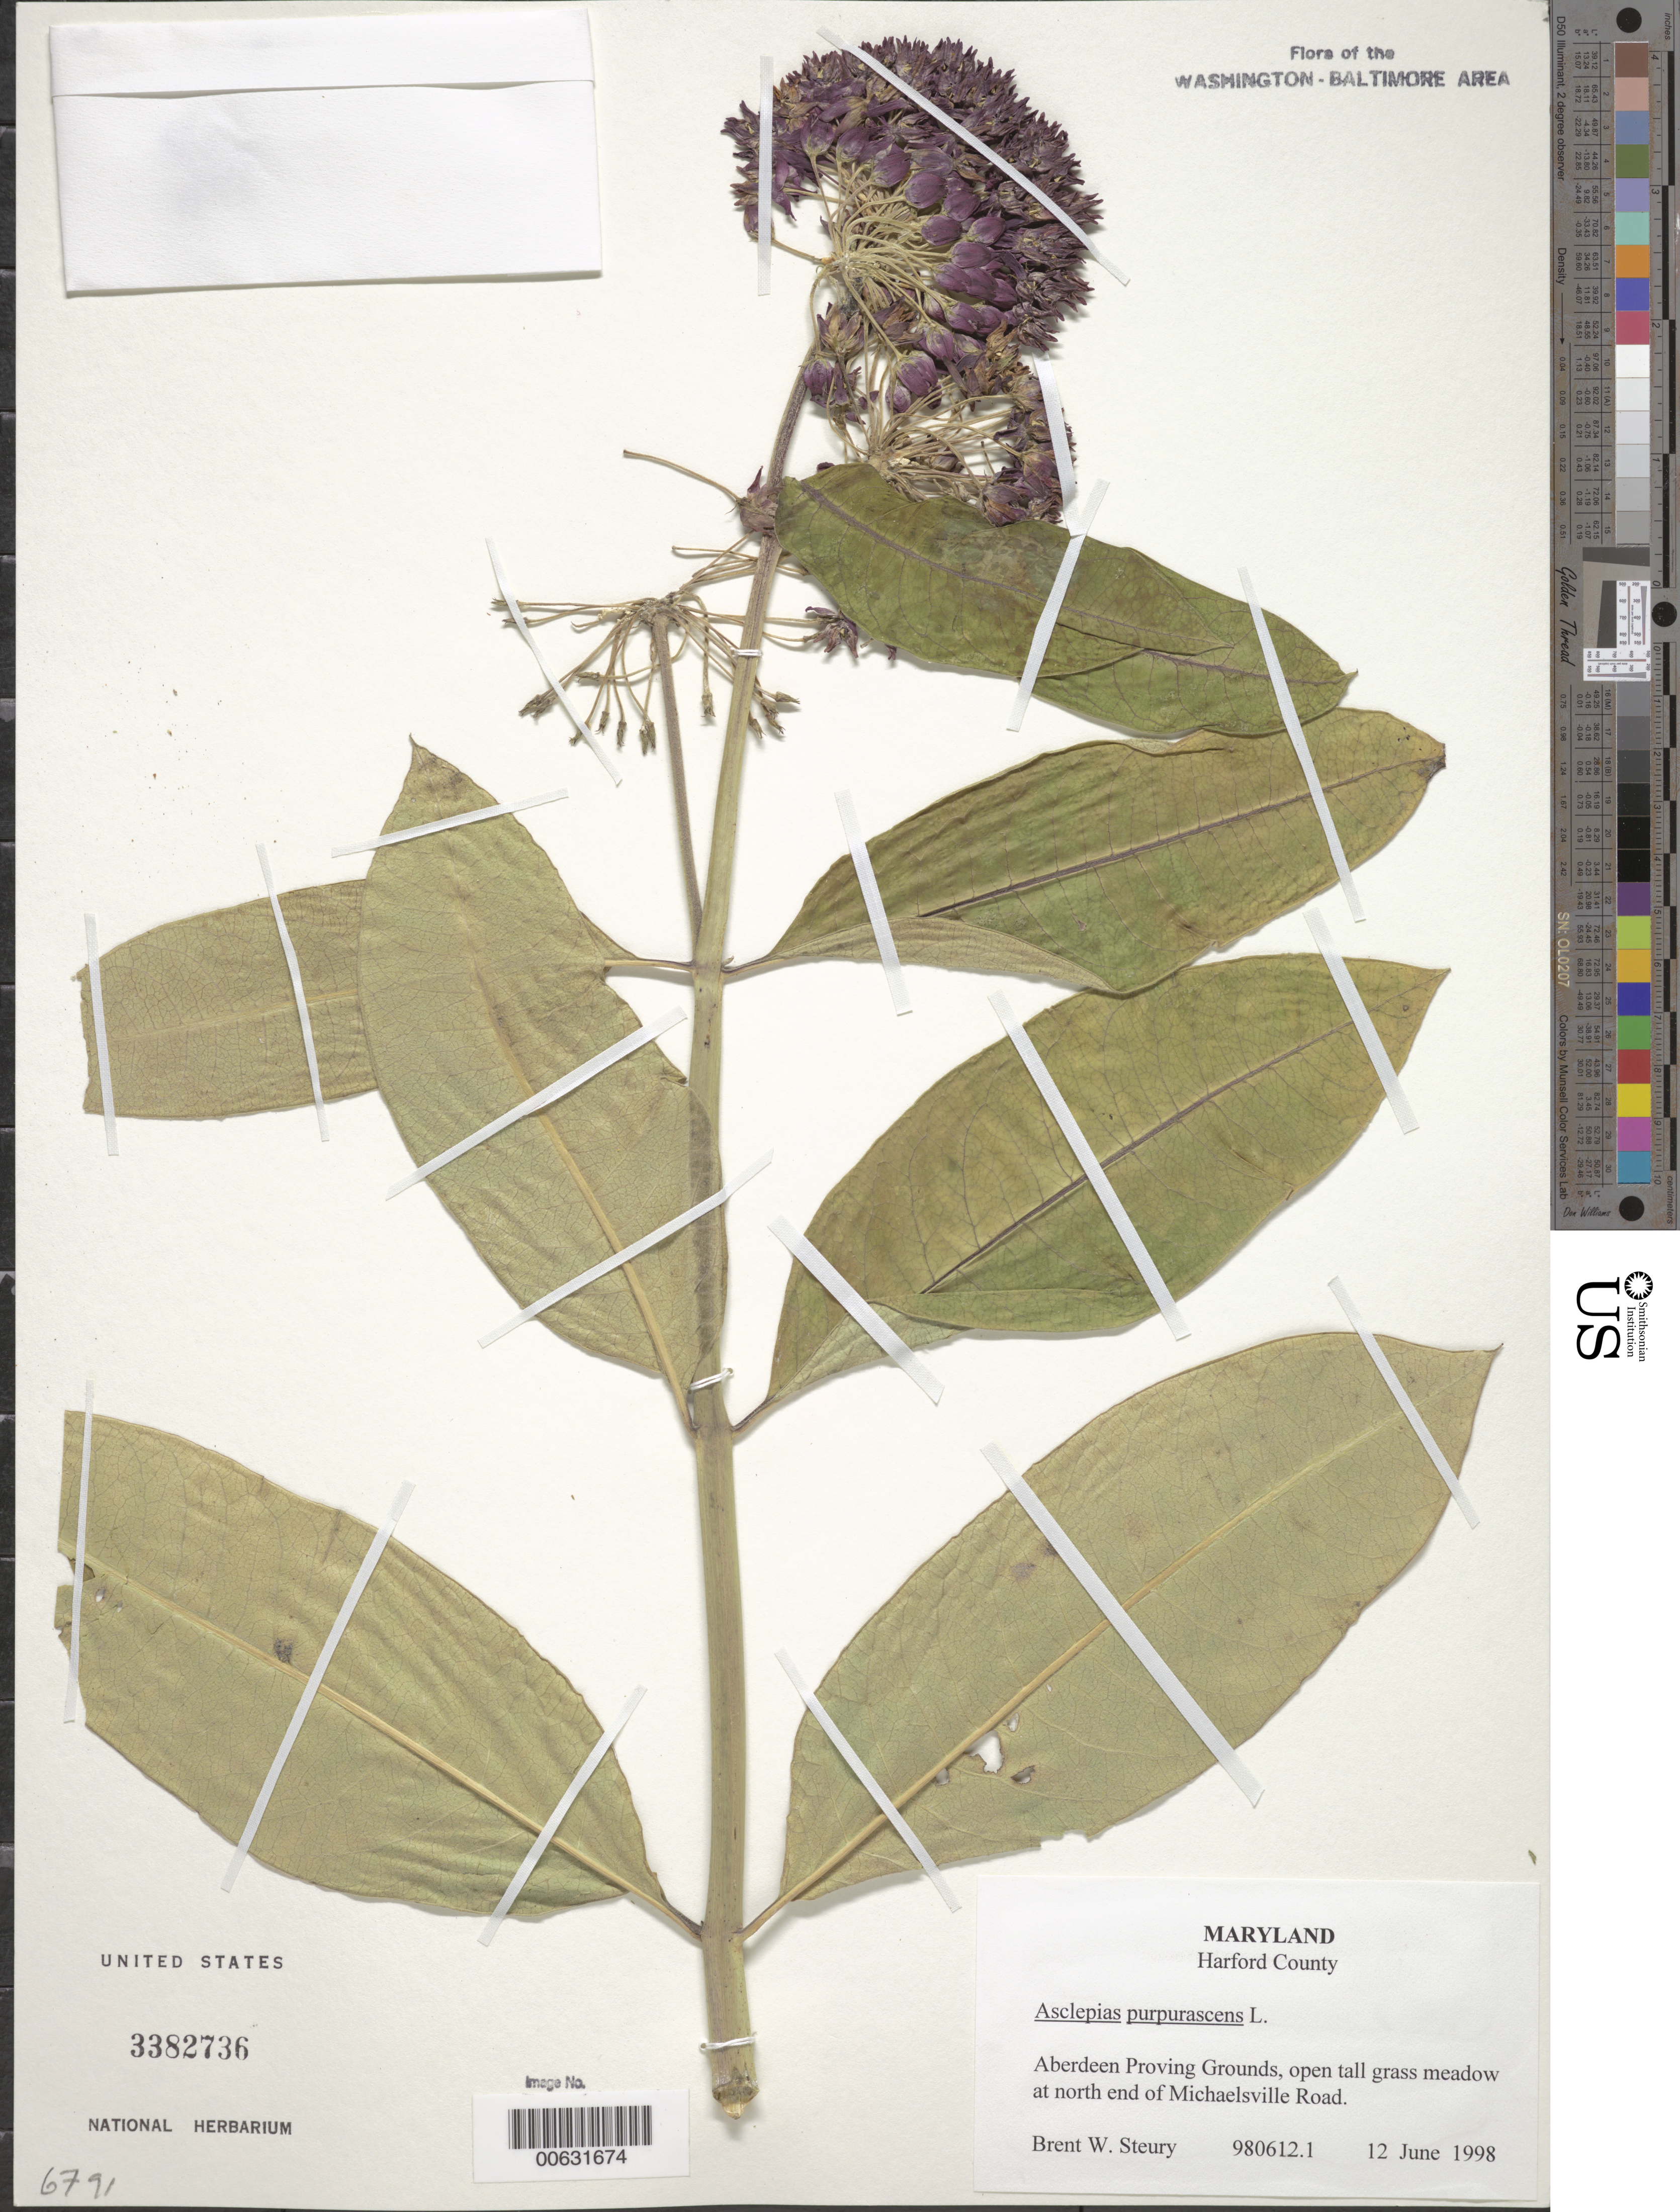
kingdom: Plantae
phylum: Tracheophyta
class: Magnoliopsida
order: Gentianales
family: Apocynaceae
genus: Asclepias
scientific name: Asclepias purpurascens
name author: L.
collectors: B. Steury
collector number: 980612.1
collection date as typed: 12 Jun 1998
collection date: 1998-06-12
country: United States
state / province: Maryland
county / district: Harford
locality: Aberdeen Proving Grounds, north end of Michaelsville Road.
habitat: Open tall grass meadow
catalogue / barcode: US 3382736